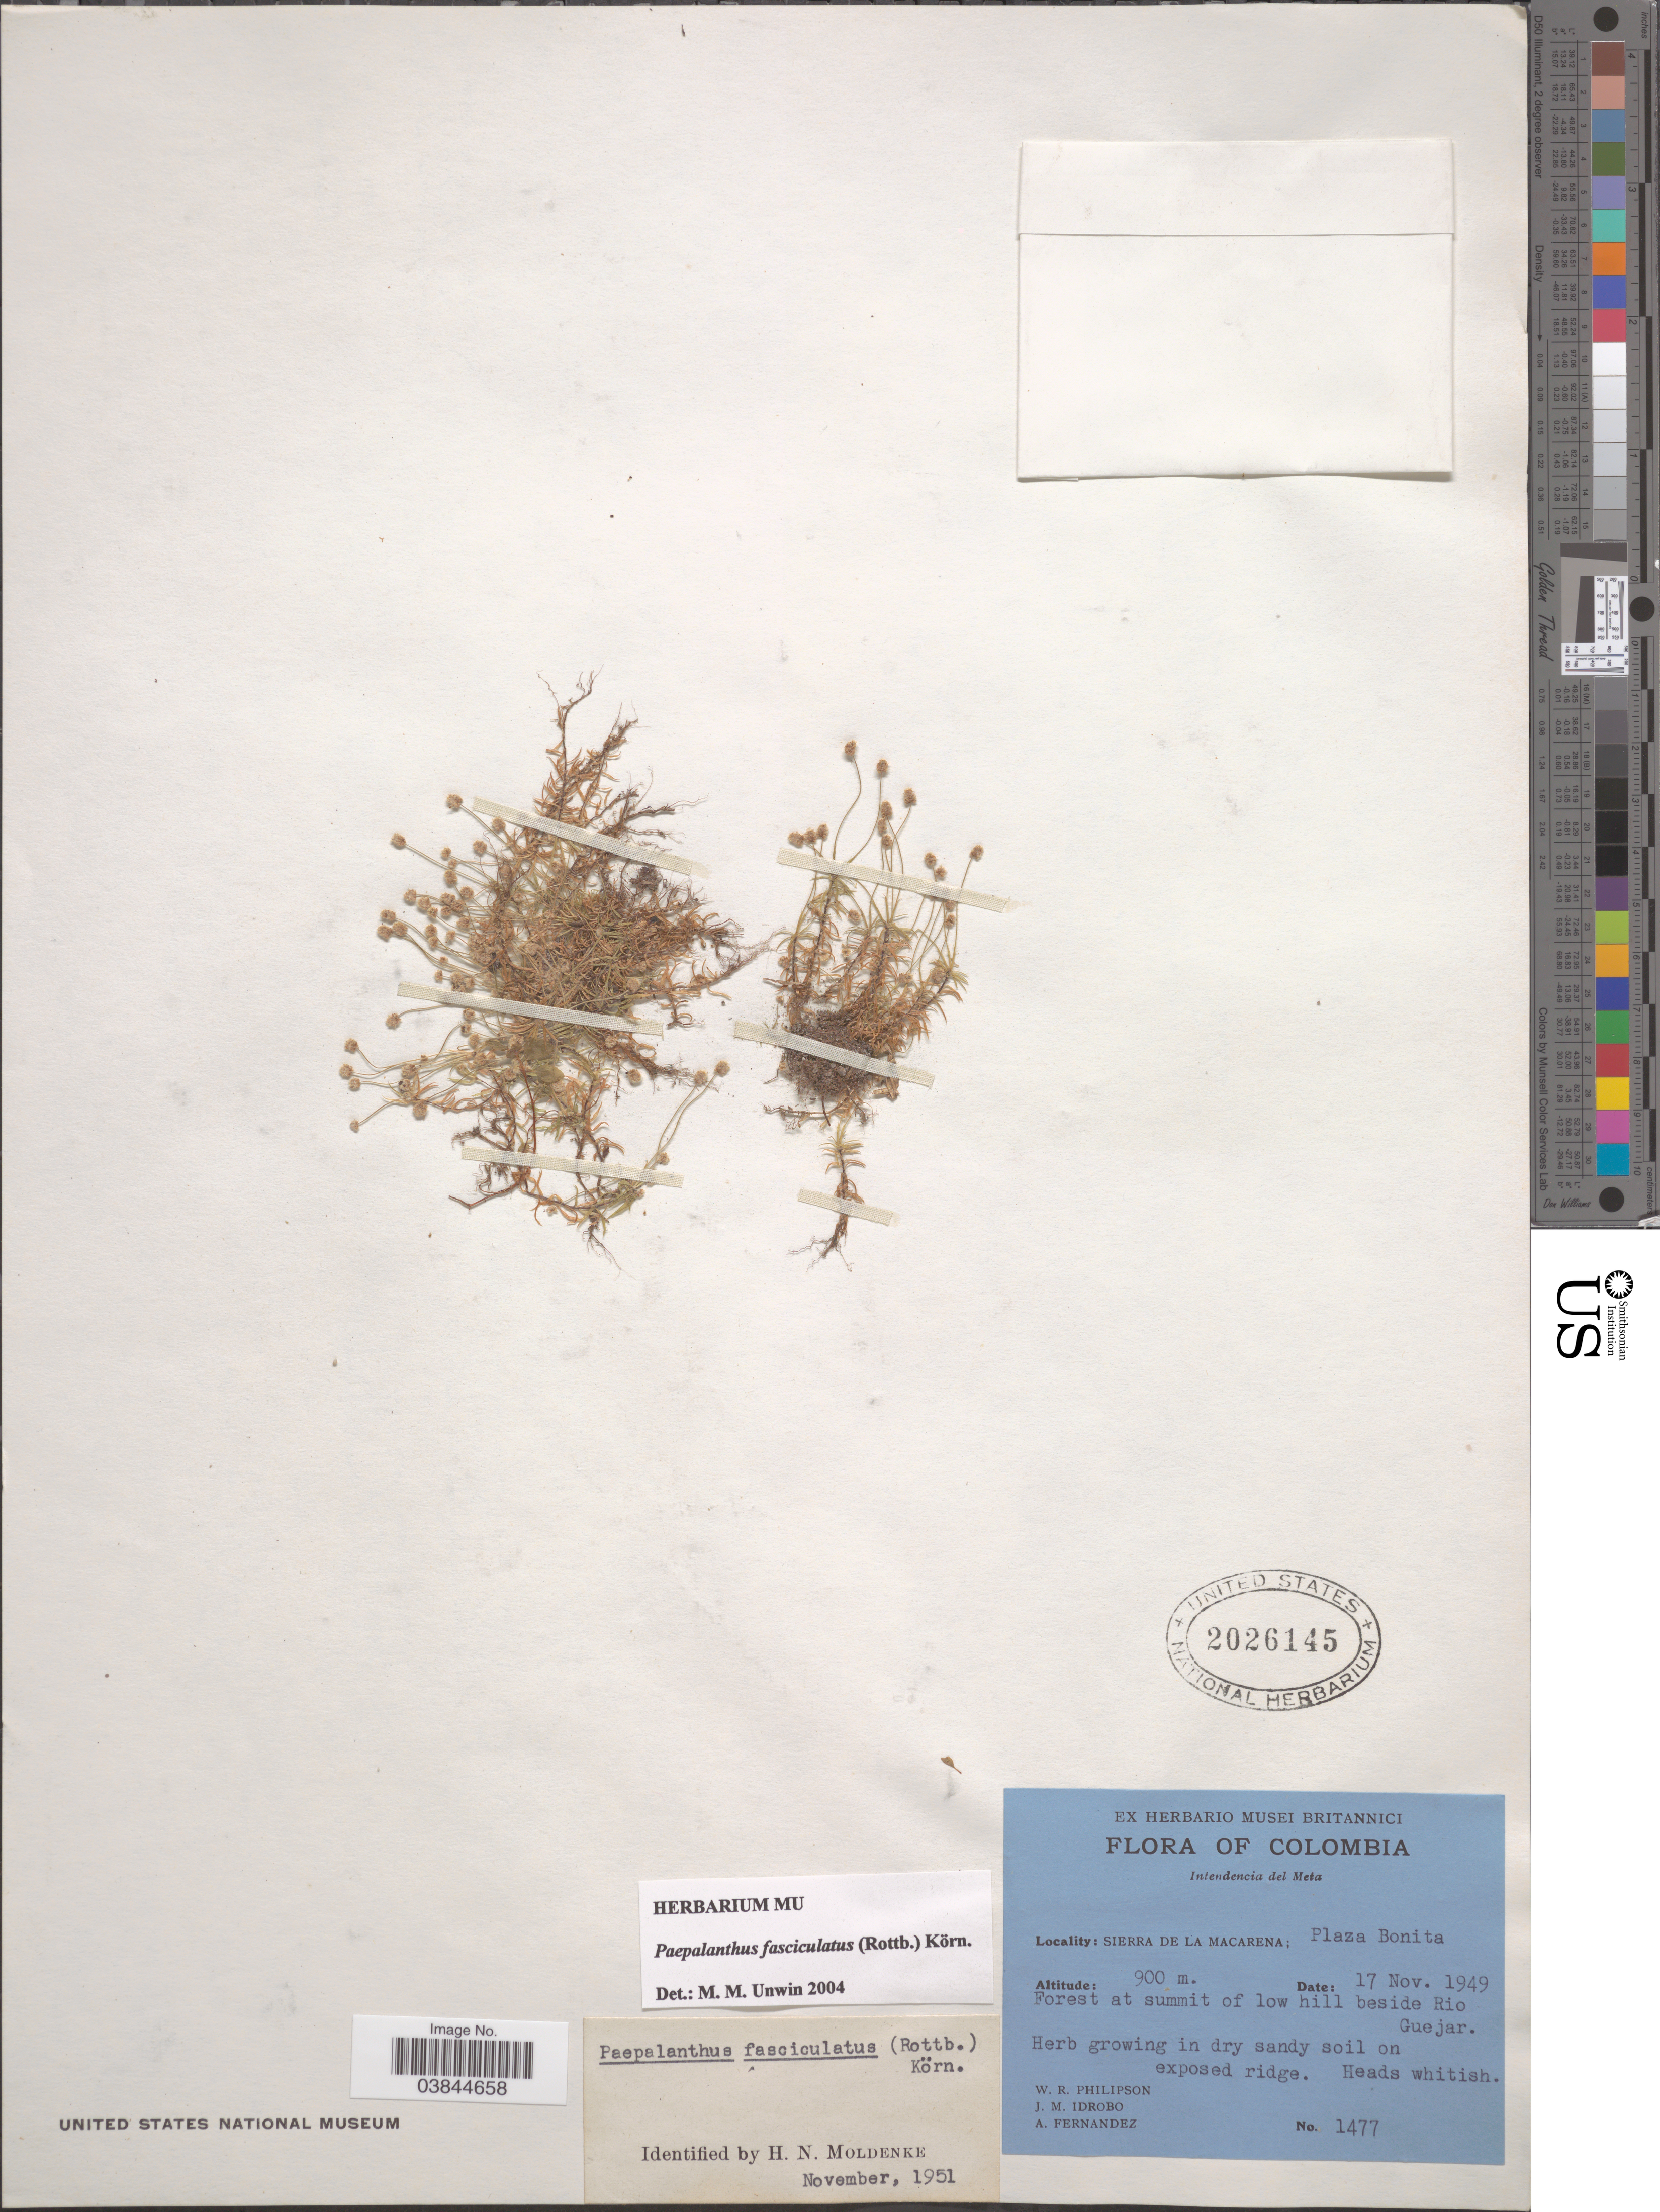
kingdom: Plantae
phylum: Tracheophyta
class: Liliopsida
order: Poales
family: Eriocaulaceae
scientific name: Giuliettia fasciculata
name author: (Rottb.) Andrino & Sano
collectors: W. R. Philipson, J. M. Idrobo & A. Fernandez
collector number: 1477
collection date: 1949-11-17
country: Colombia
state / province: Meta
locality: Intendencia del Meta. Sierra de La Macarena; Plaza Bonita. At summit of low hill beside Rio Guejar.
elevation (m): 900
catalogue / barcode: US 2026145